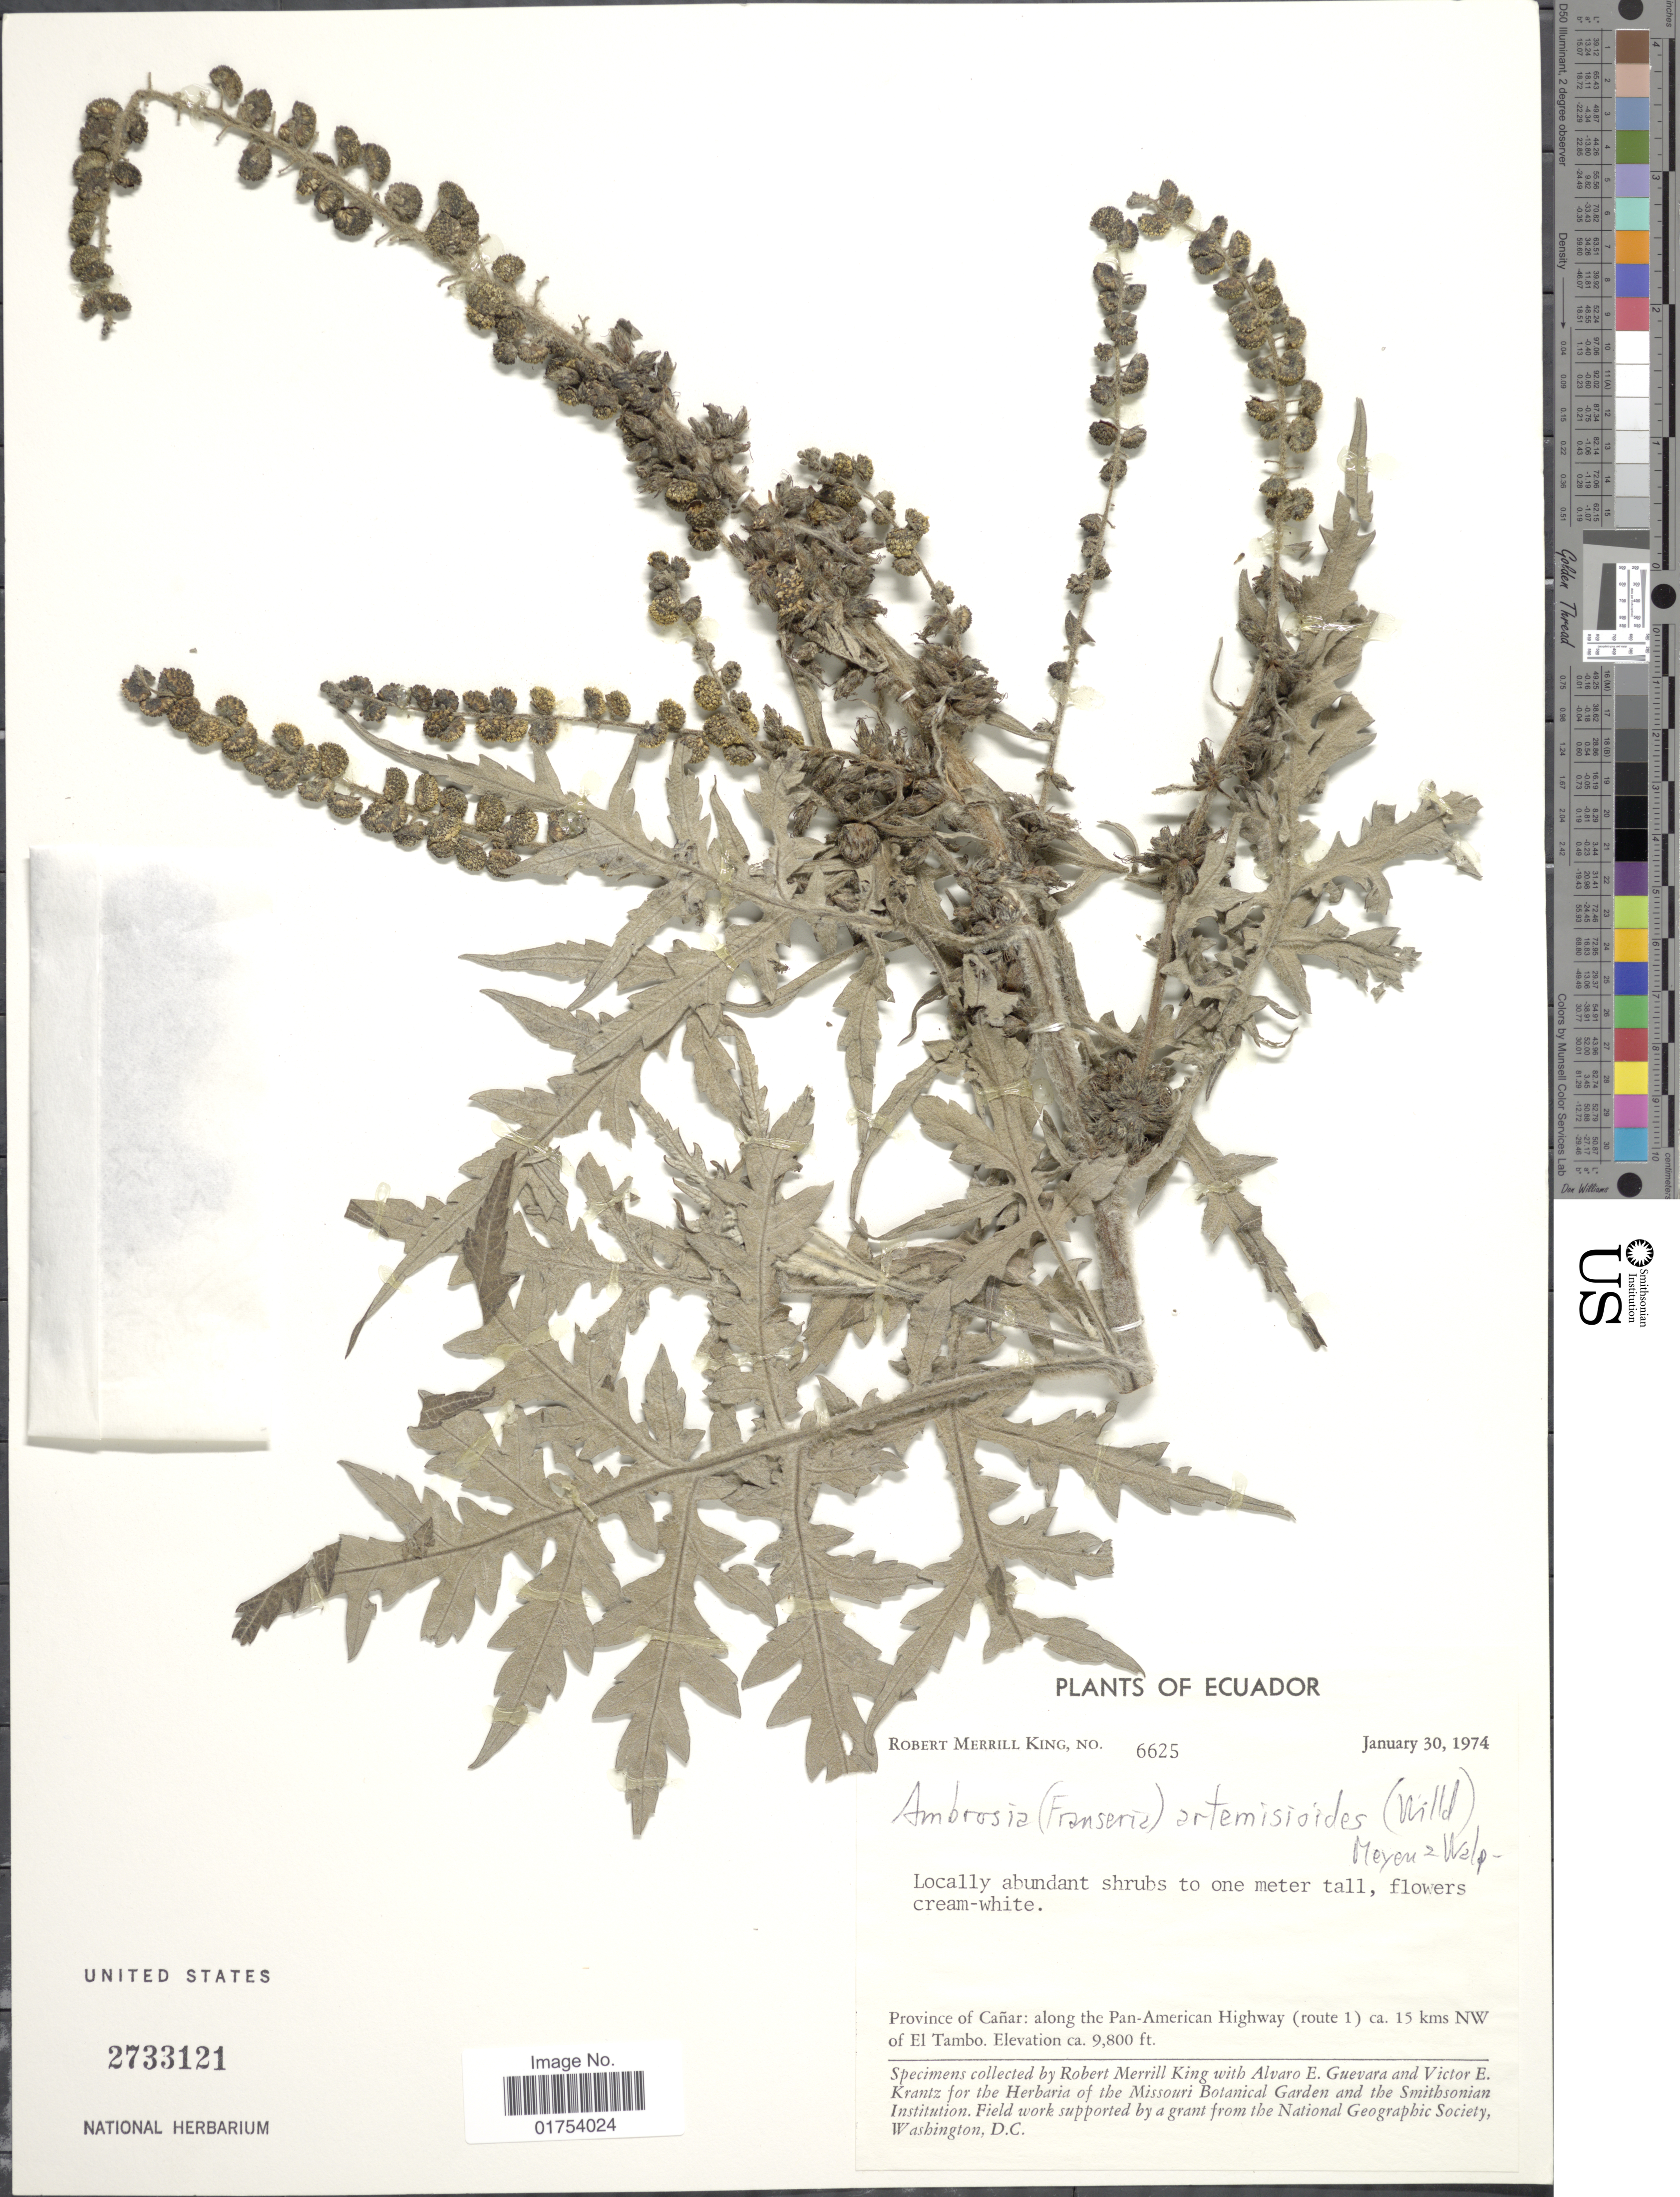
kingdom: Plantae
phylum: Tracheophyta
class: Magnoliopsida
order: Asterales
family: Asteraceae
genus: Ambrosia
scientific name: Ambrosia arborescens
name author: Mill.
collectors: R. M. King, A. E. Guevara & V. Krantz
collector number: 6625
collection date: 1974-01-30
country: Ecuador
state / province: Cañar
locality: Along the Pan-American Highway (route 1) ca. 15 kms NW of El Tambo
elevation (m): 2987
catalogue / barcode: US 2733121